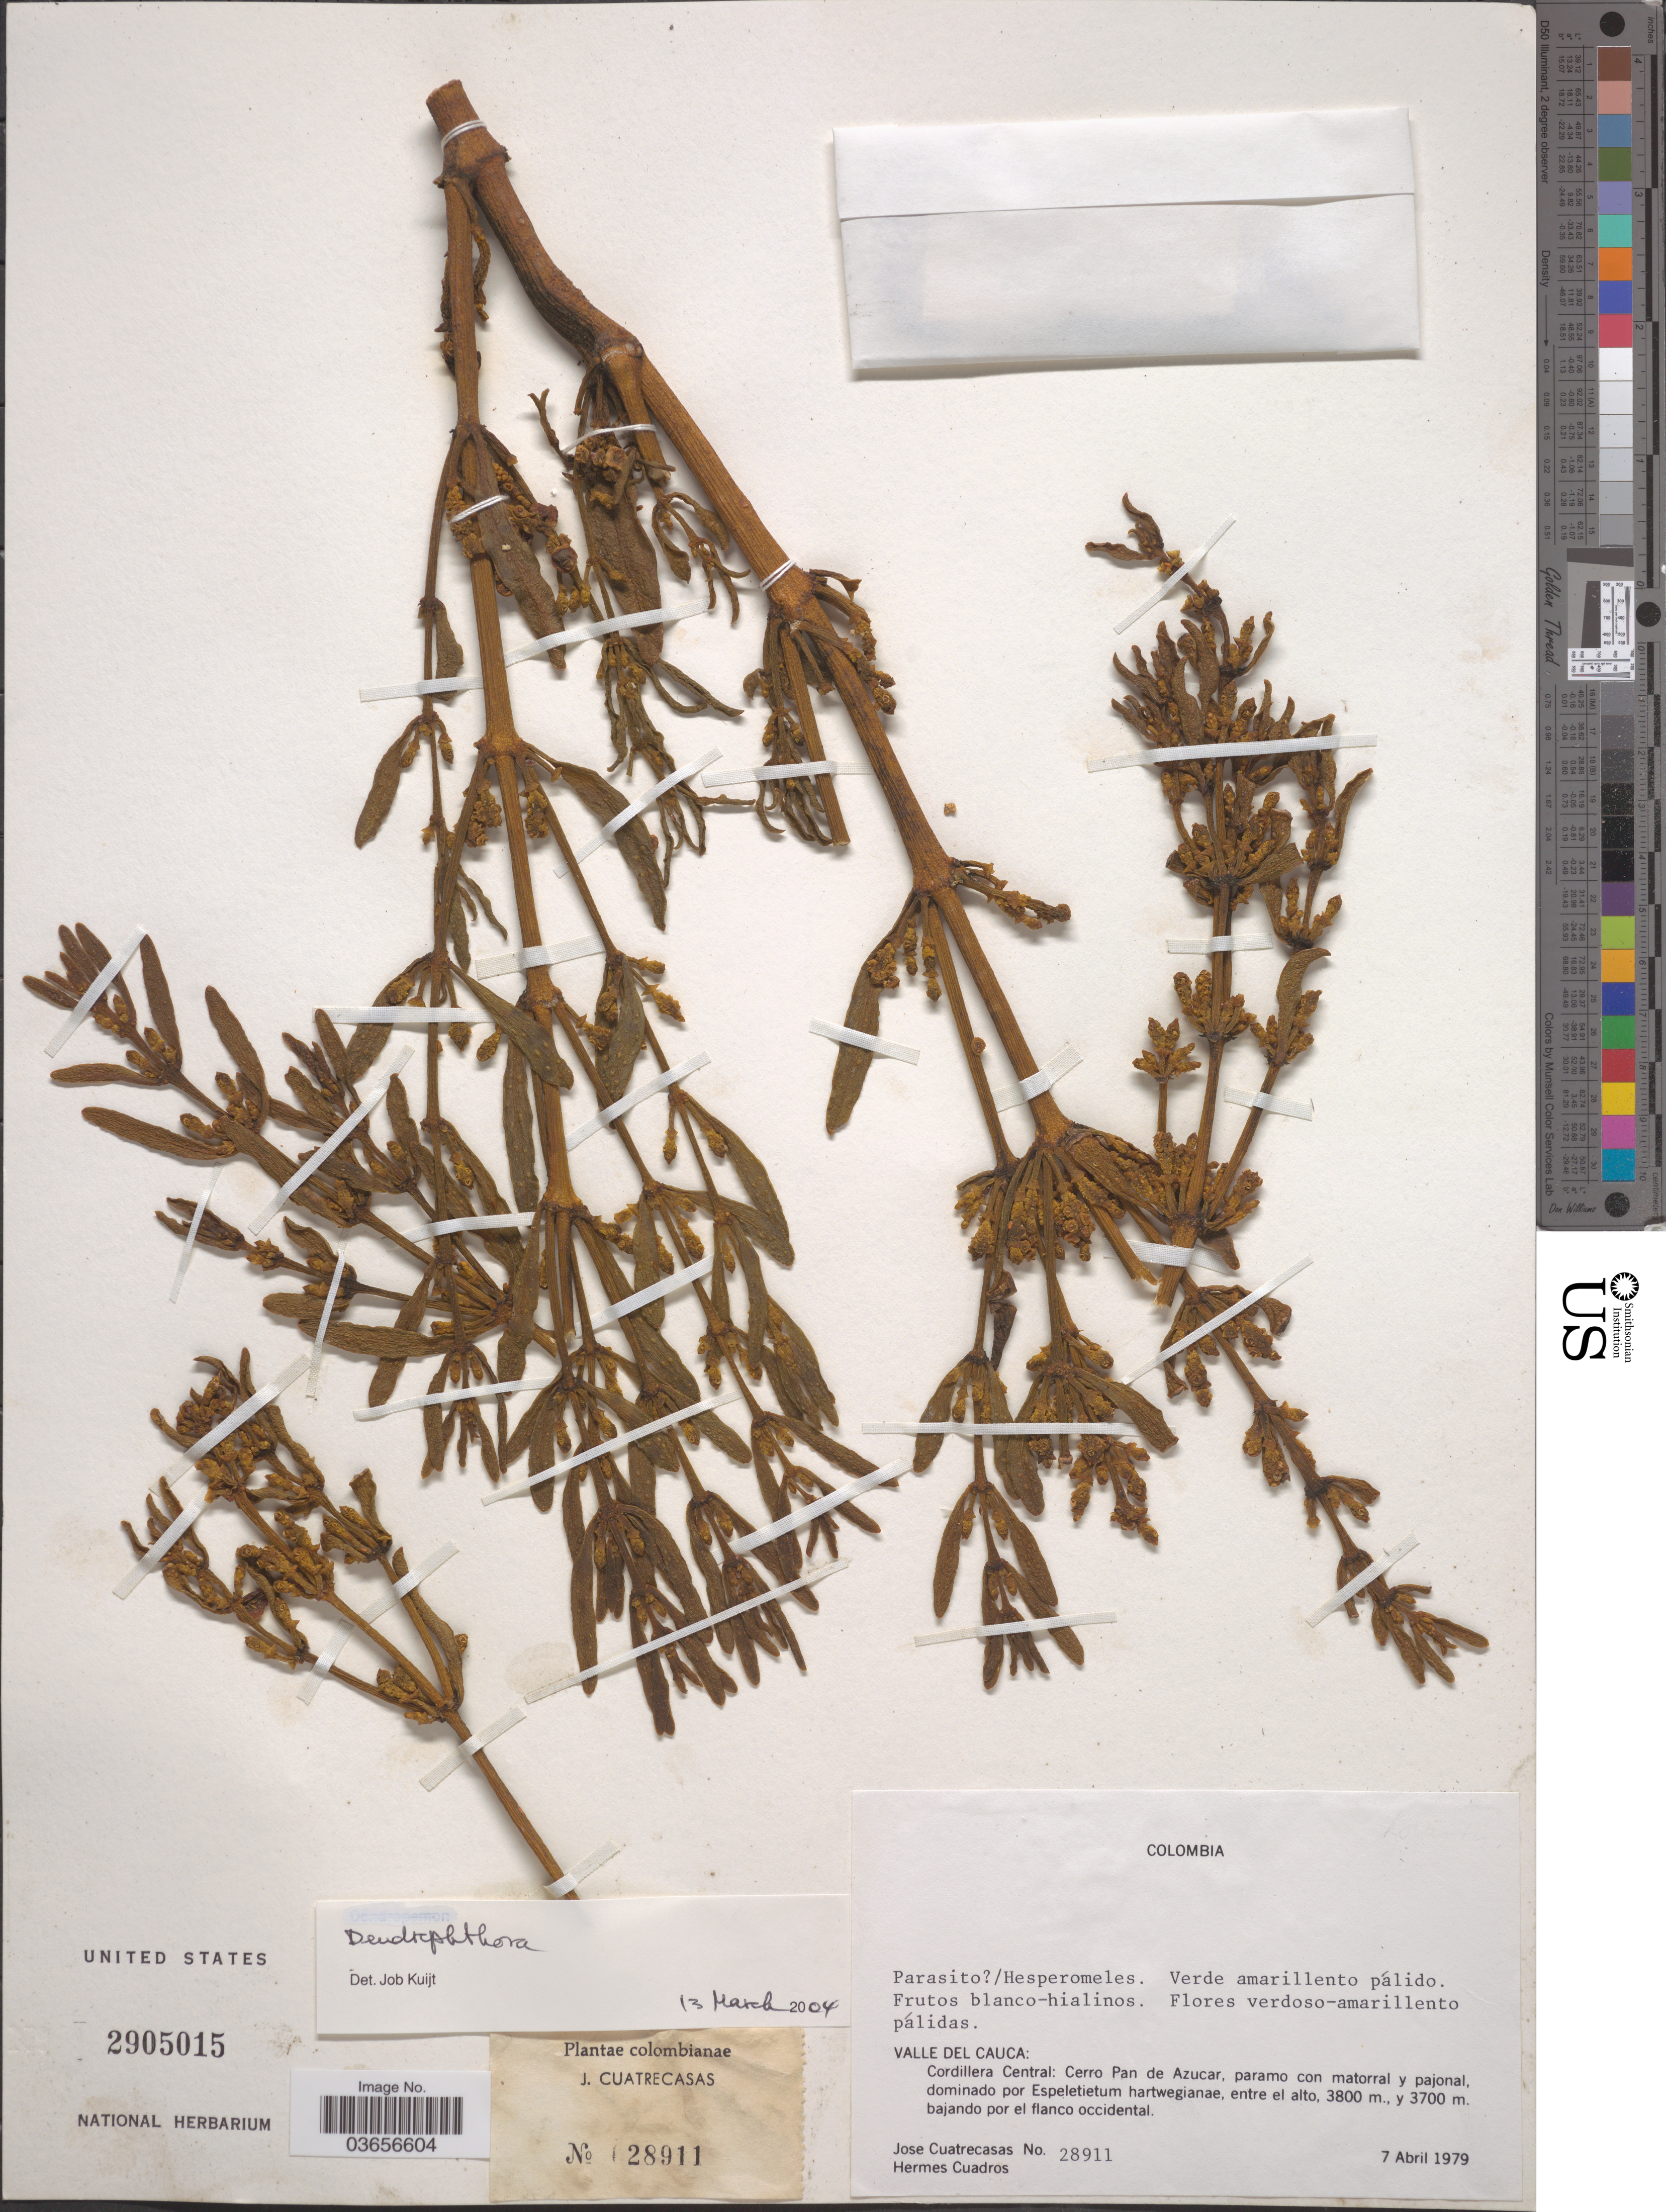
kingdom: Plantae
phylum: Tracheophyta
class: Magnoliopsida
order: Santalales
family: Viscaceae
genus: Dendrophthora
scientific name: Dendrophthora sp.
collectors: J. Cuatrecasas & H. Cuadros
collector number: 28911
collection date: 1979-04-07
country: Colombia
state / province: Valle del Cauca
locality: Valle del Cauca: Cordillera Central: Cerro Pan de Azucar.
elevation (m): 3700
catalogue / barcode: US 2905015